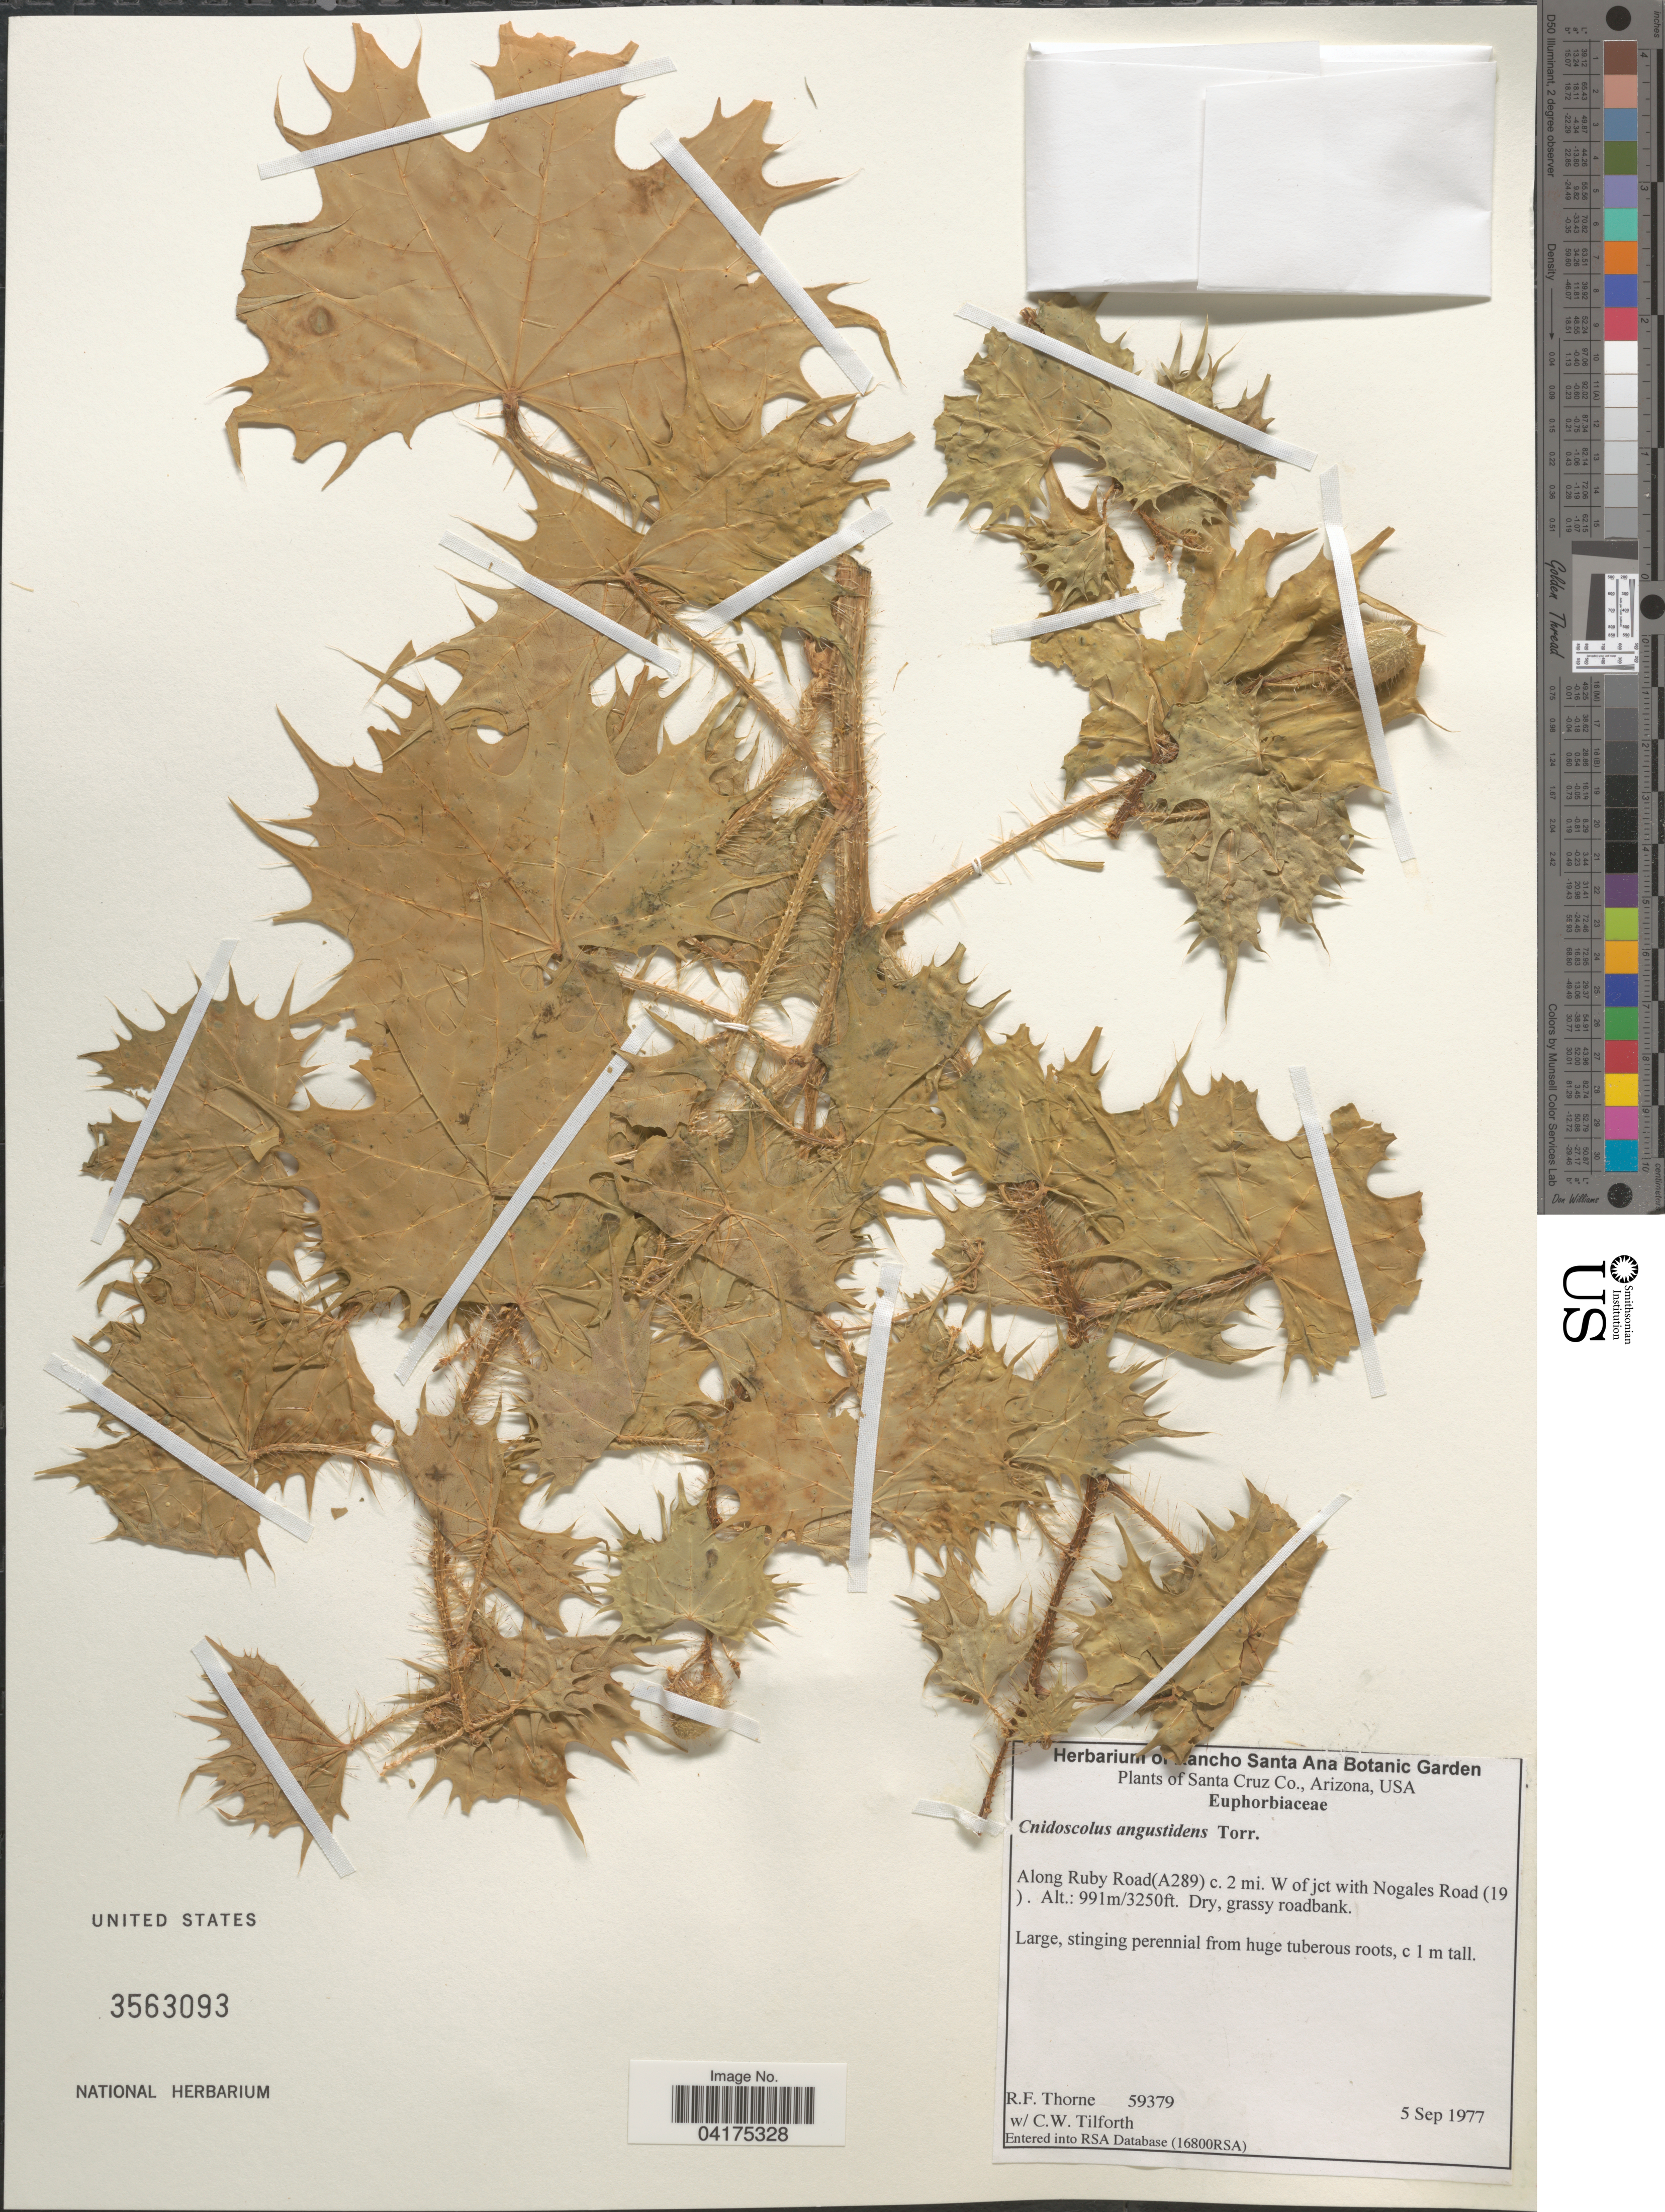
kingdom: Plantae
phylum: Tracheophyta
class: Magnoliopsida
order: Malpighiales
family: Euphorbiaceae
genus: Cnidoscolus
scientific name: Cnidoscolus angustidens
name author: Torr. in Emory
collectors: R. Thorne & C. Tilforth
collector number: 59379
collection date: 1977-09-05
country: United States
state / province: Arizona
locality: Santa Cruz Co. Along Ruby Road (A289) c. 2 mi. W of jct with Nogales Road (19).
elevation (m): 991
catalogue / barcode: US 3563093